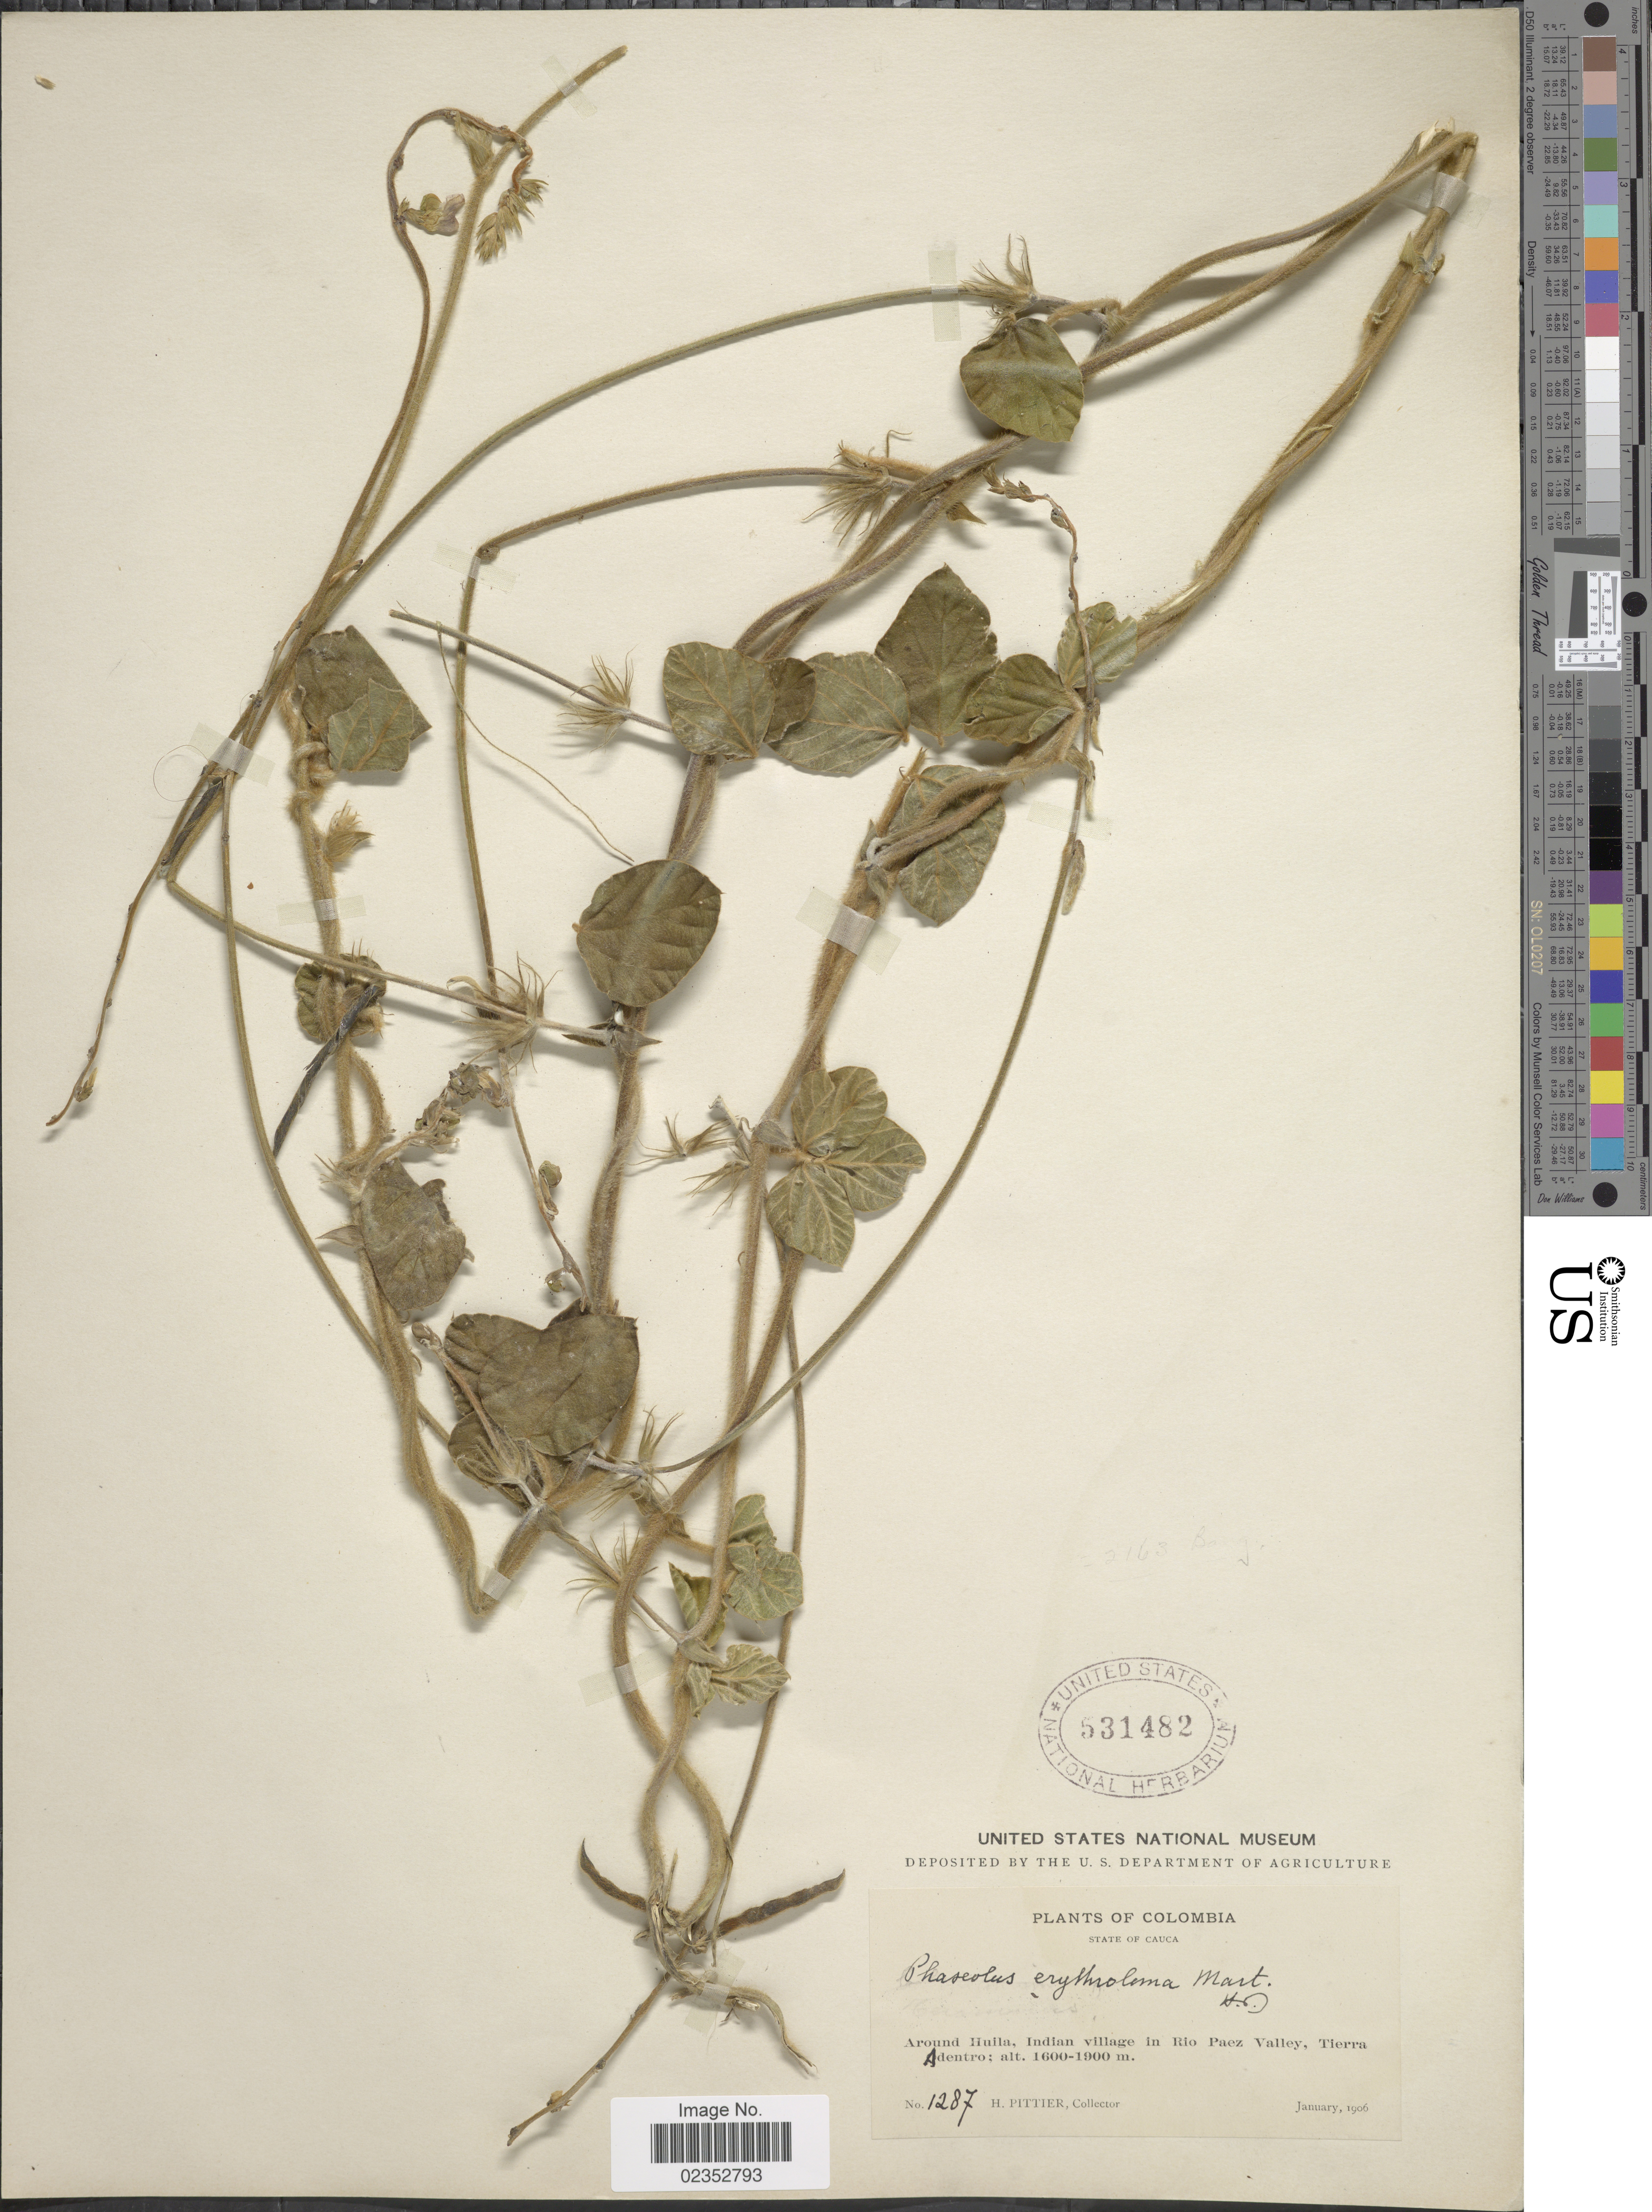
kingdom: Plantae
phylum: Tracheophyta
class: Magnoliopsida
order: Fabales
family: Fabaceae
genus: Macroptilium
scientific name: Macroptilium erythroloma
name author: (Mart. ex Benth.) Urb.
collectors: H. F. Pittier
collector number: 1287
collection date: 1906-01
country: Colombia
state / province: Cauca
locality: Around Huila, Indian village in Rio Paez Valley, Tierra Adentro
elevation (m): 1600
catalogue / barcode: US 531482